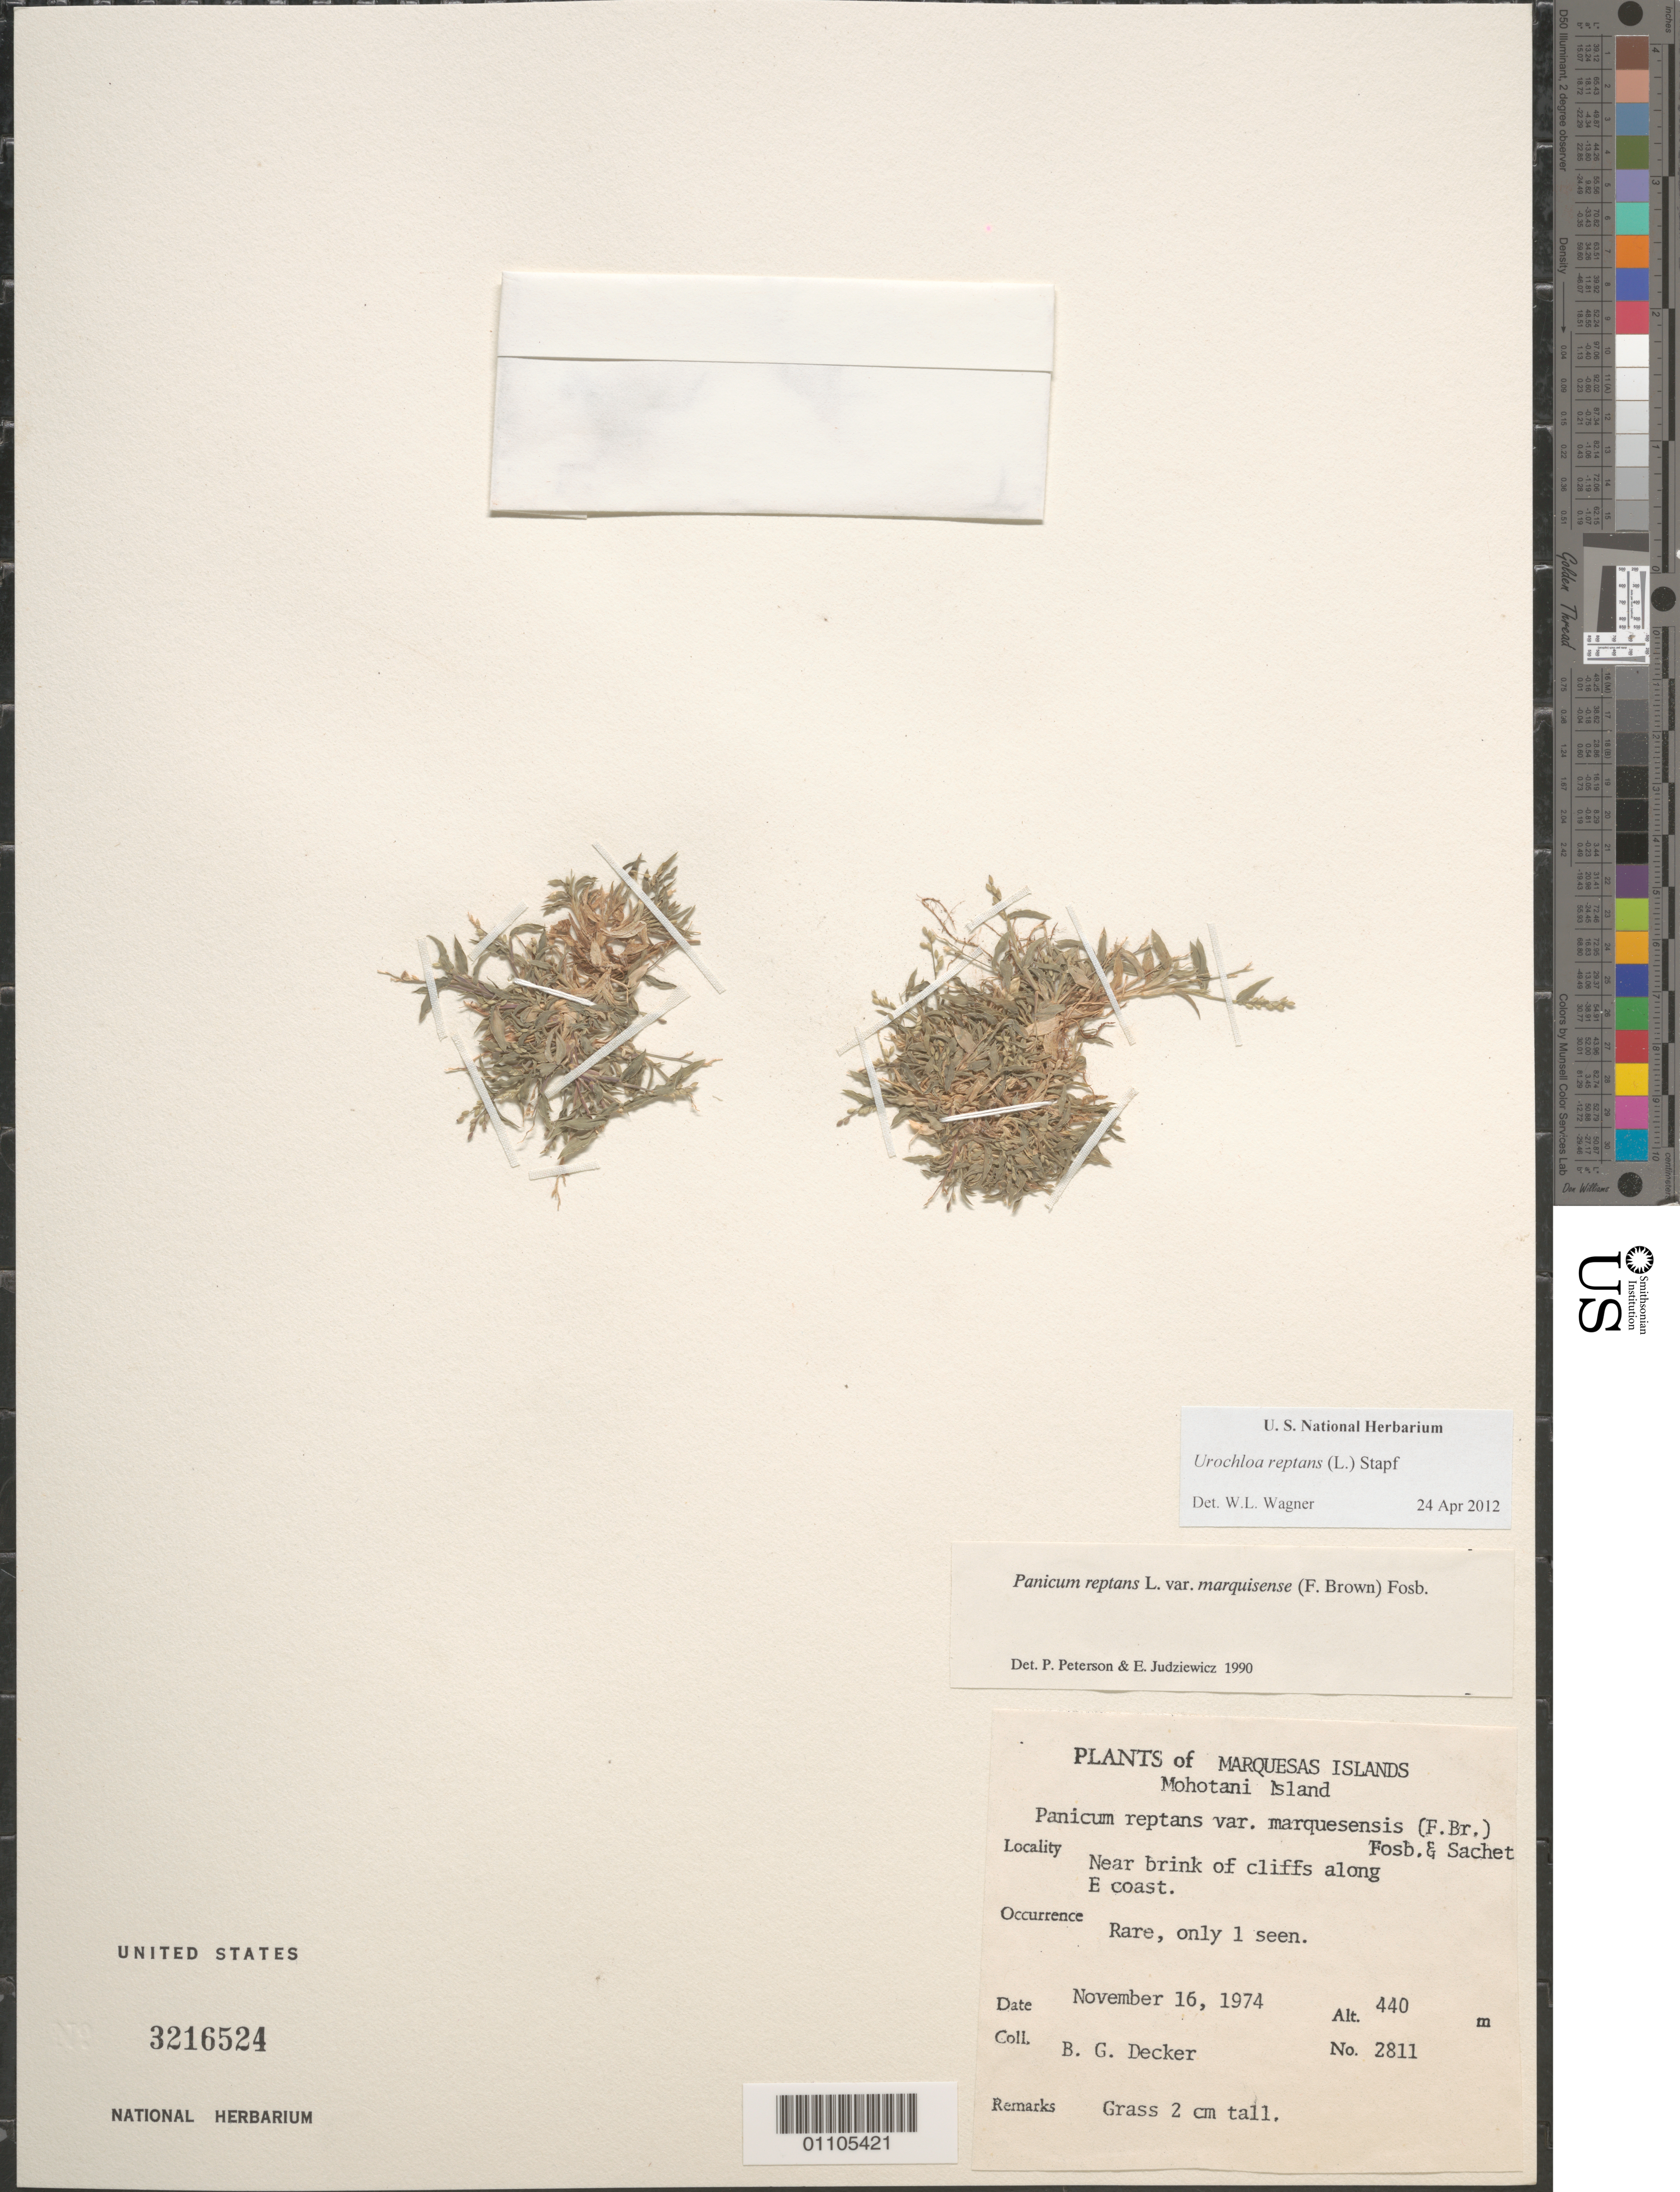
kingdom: Plantae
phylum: Tracheophyta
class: Liliopsida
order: Poales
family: Poaceae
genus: Urochloa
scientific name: Urochloa reptans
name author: (L.) Stapf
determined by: Peterson, P. M.; Judziewicz, E. J.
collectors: B. G. Decker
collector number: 2811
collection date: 1974-11-16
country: French Polynesia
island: Mohotani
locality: along E coast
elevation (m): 440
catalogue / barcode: US 3216524